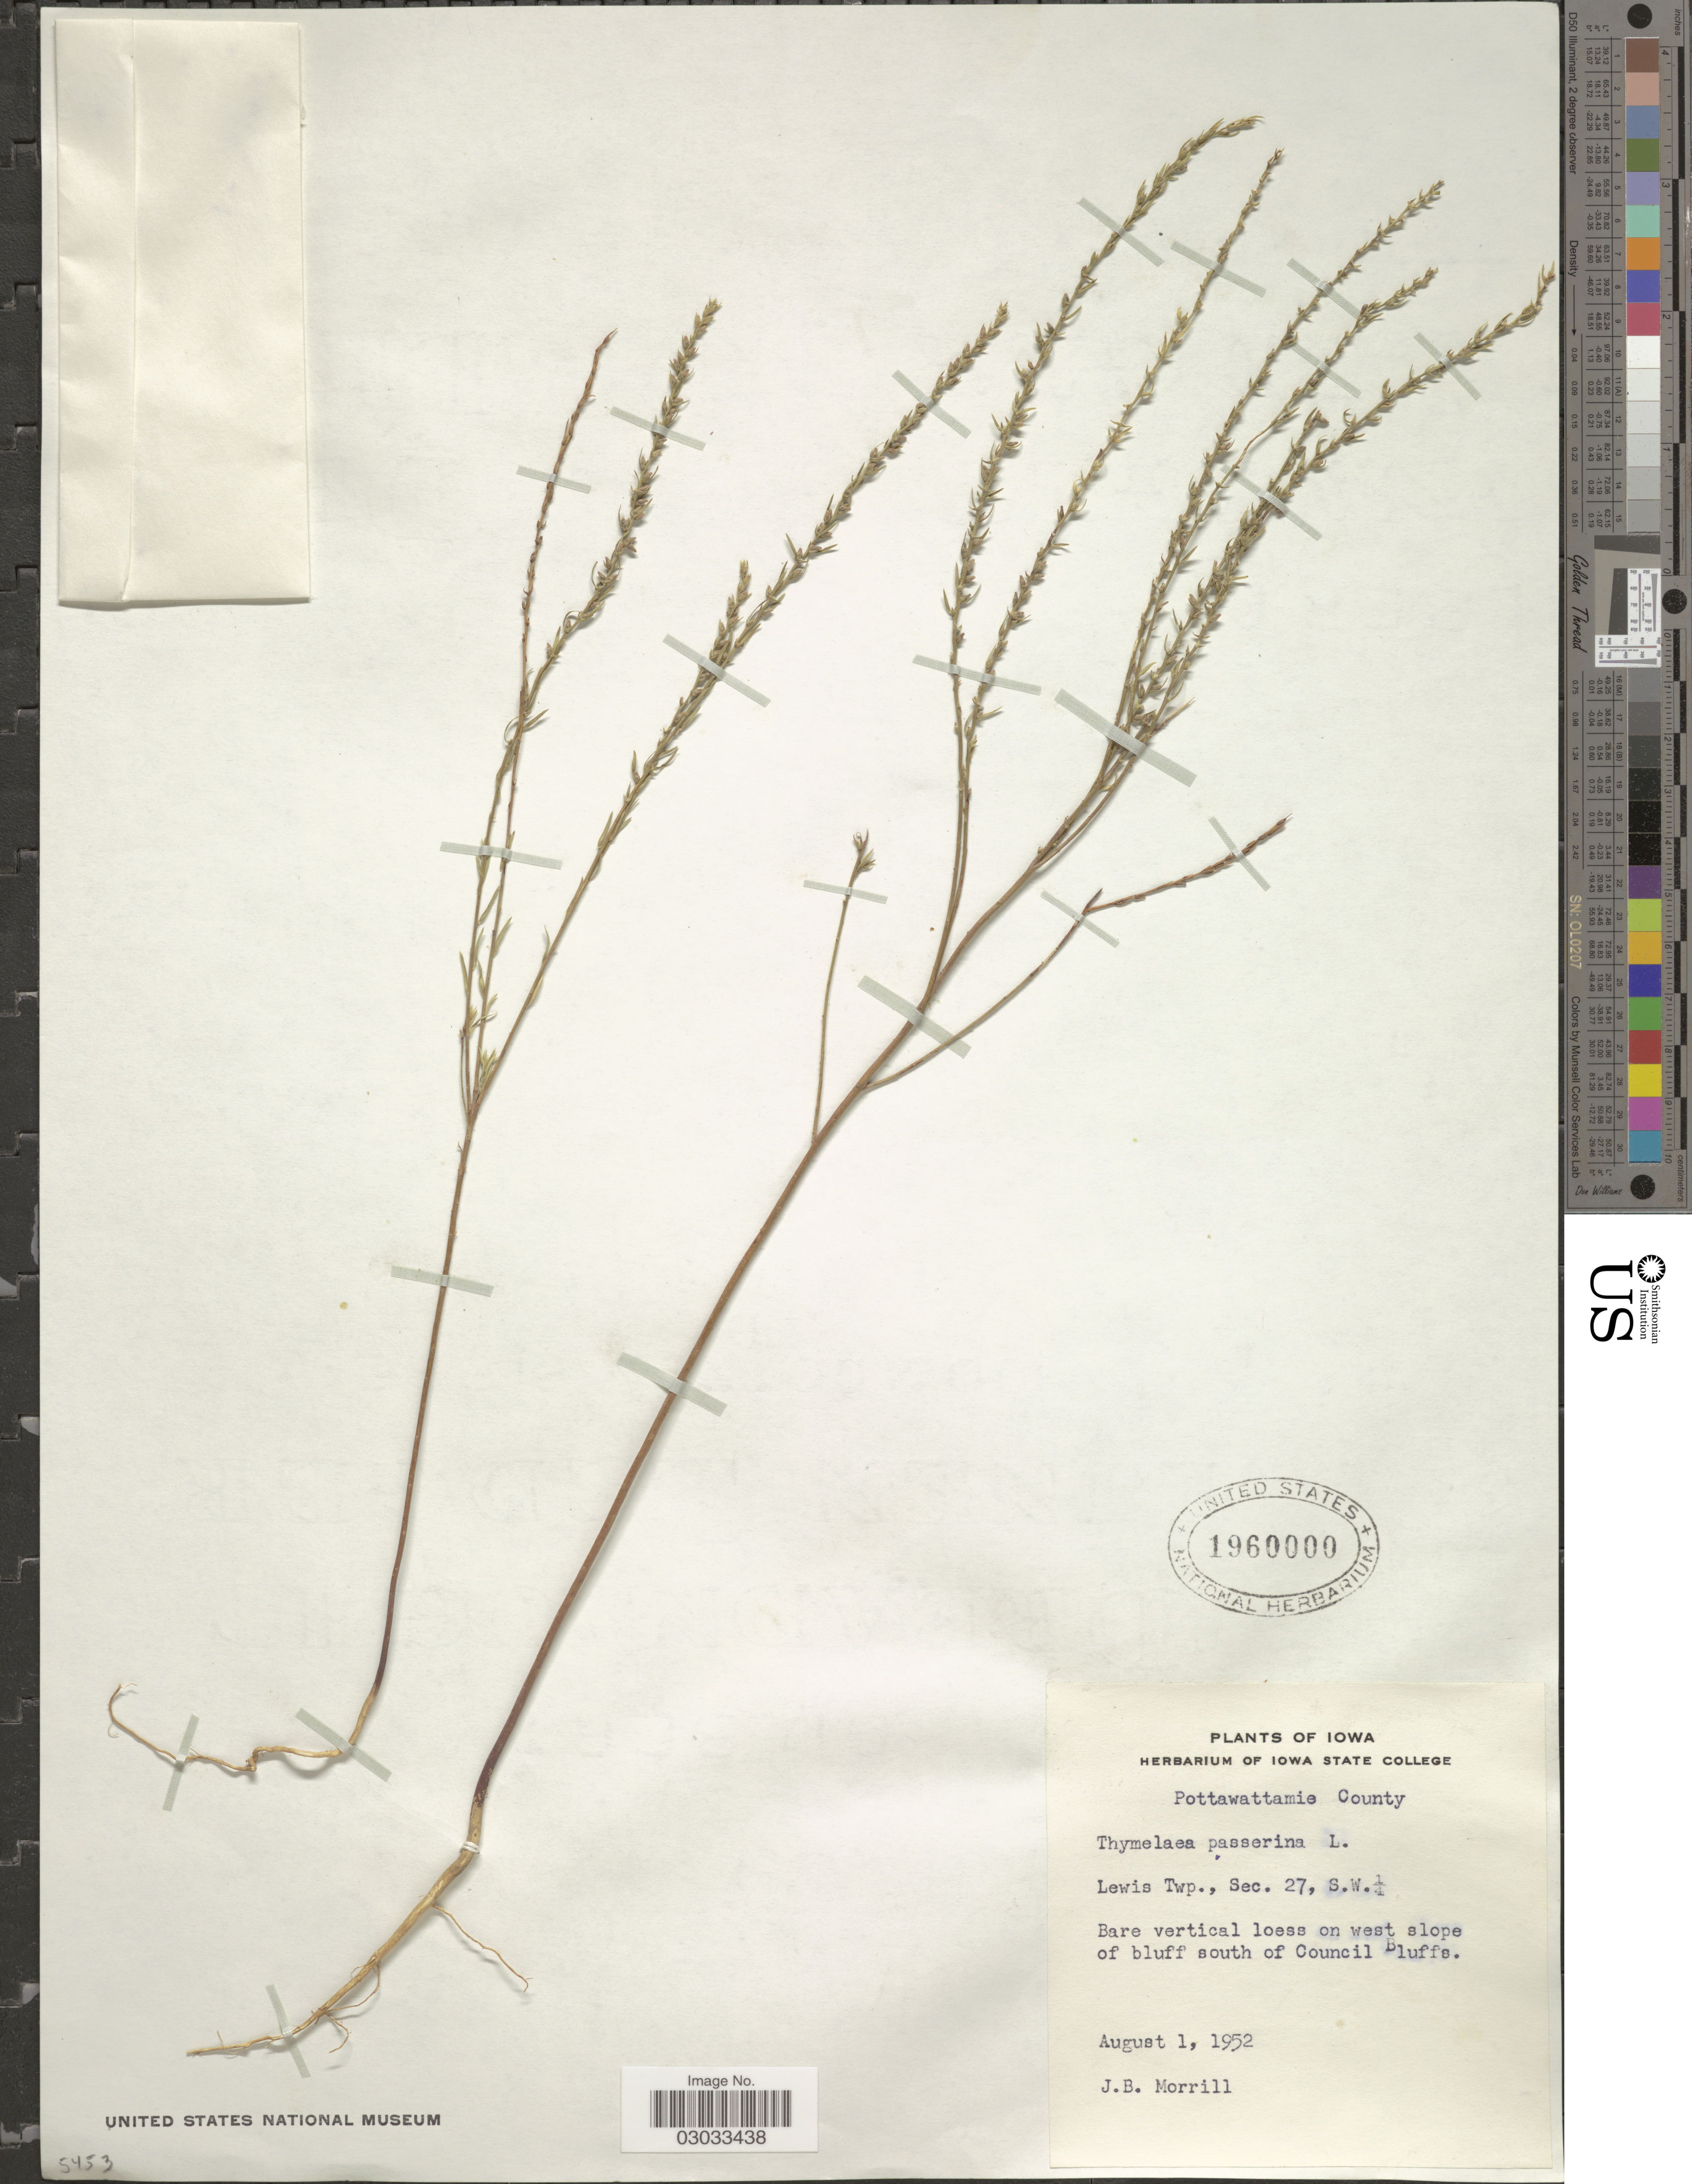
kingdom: Plantae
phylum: Tracheophyta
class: Magnoliopsida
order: Malvales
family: Thymelaeaceae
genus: Thymelaea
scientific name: Thymelaea passerina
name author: (L.) Coss. & Germ.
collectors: J. Morrill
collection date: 1952-08-01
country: United States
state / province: Iowa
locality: Pottawattamie County. Lewis Twp., Sec. 27, S.W. ¼. Bare vertical loess on west slope of bluff south of Council Bluffs.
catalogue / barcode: US 1960000